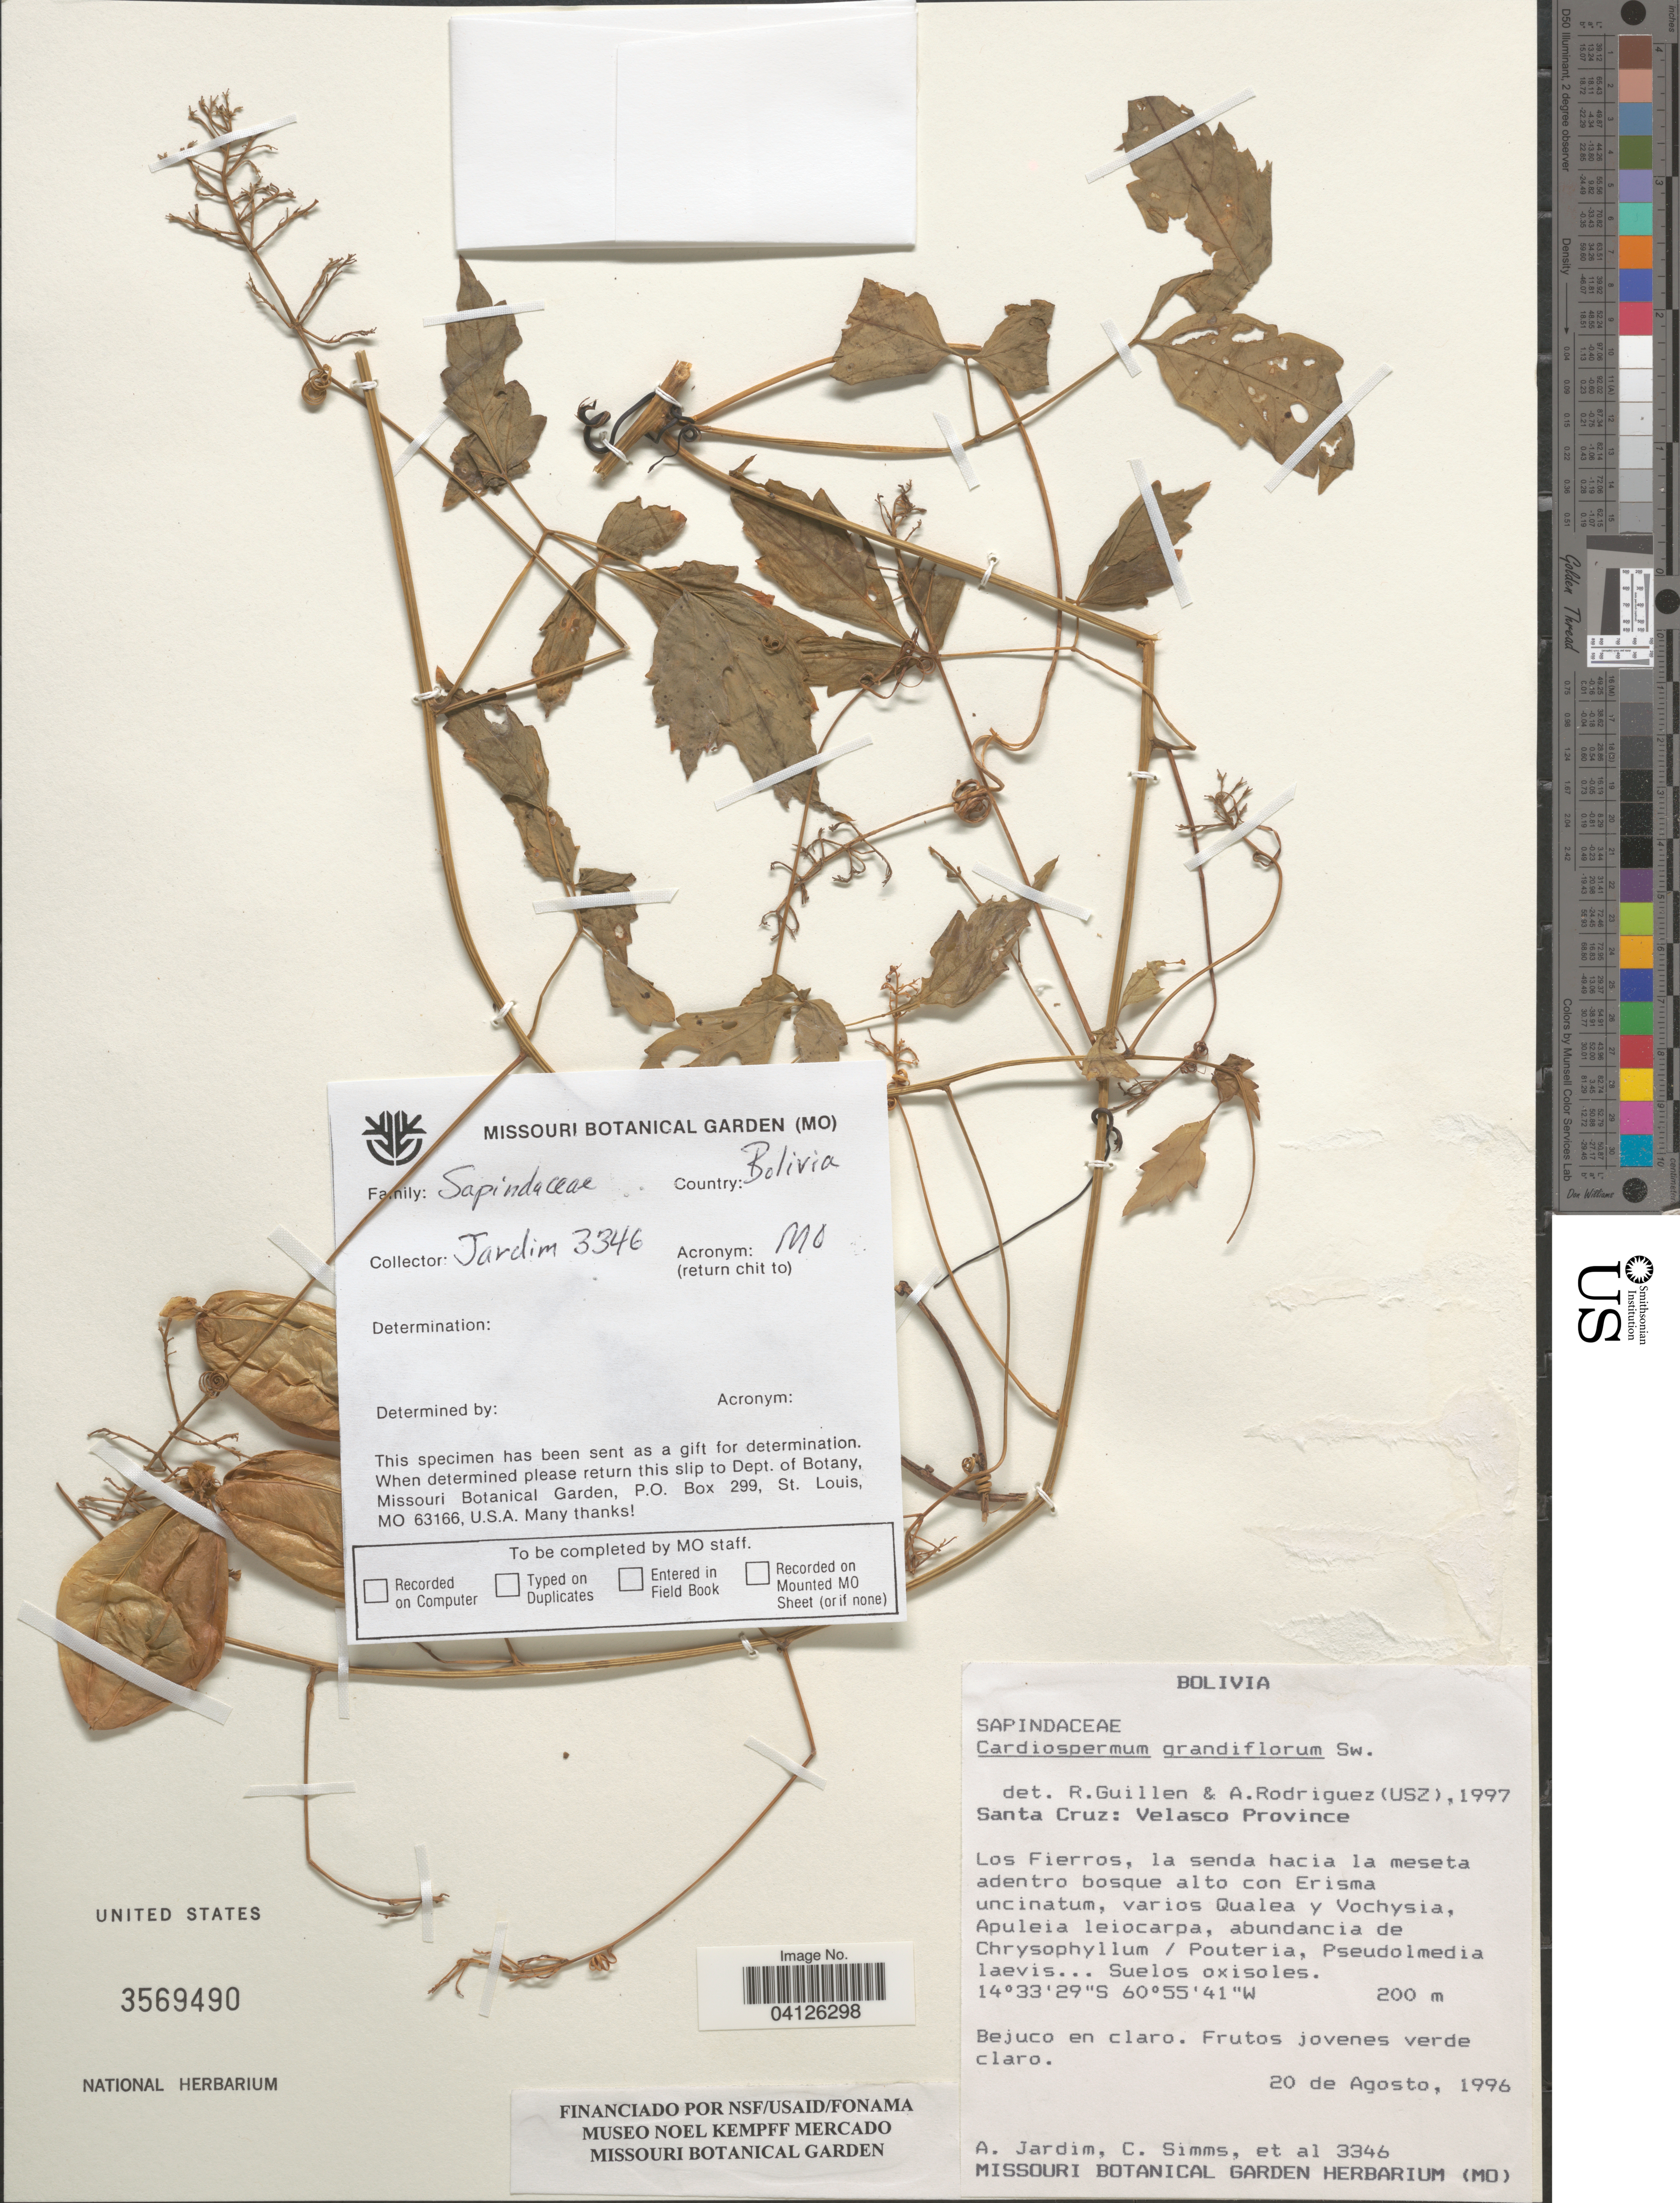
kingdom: Plantae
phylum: Tracheophyta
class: Magnoliopsida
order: Sapindales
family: Sapindaceae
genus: Cardiospermum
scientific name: Cardiospermum grandiflorum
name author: Sw.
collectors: A. Jardim, C. Simms & et al.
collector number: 3346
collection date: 1996-08-20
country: Bolivia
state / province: Santa Cruz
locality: Velasco Province. Los Fierros, la senda hacia la meseta adentro bosque alto.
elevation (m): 200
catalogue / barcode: US 3569490